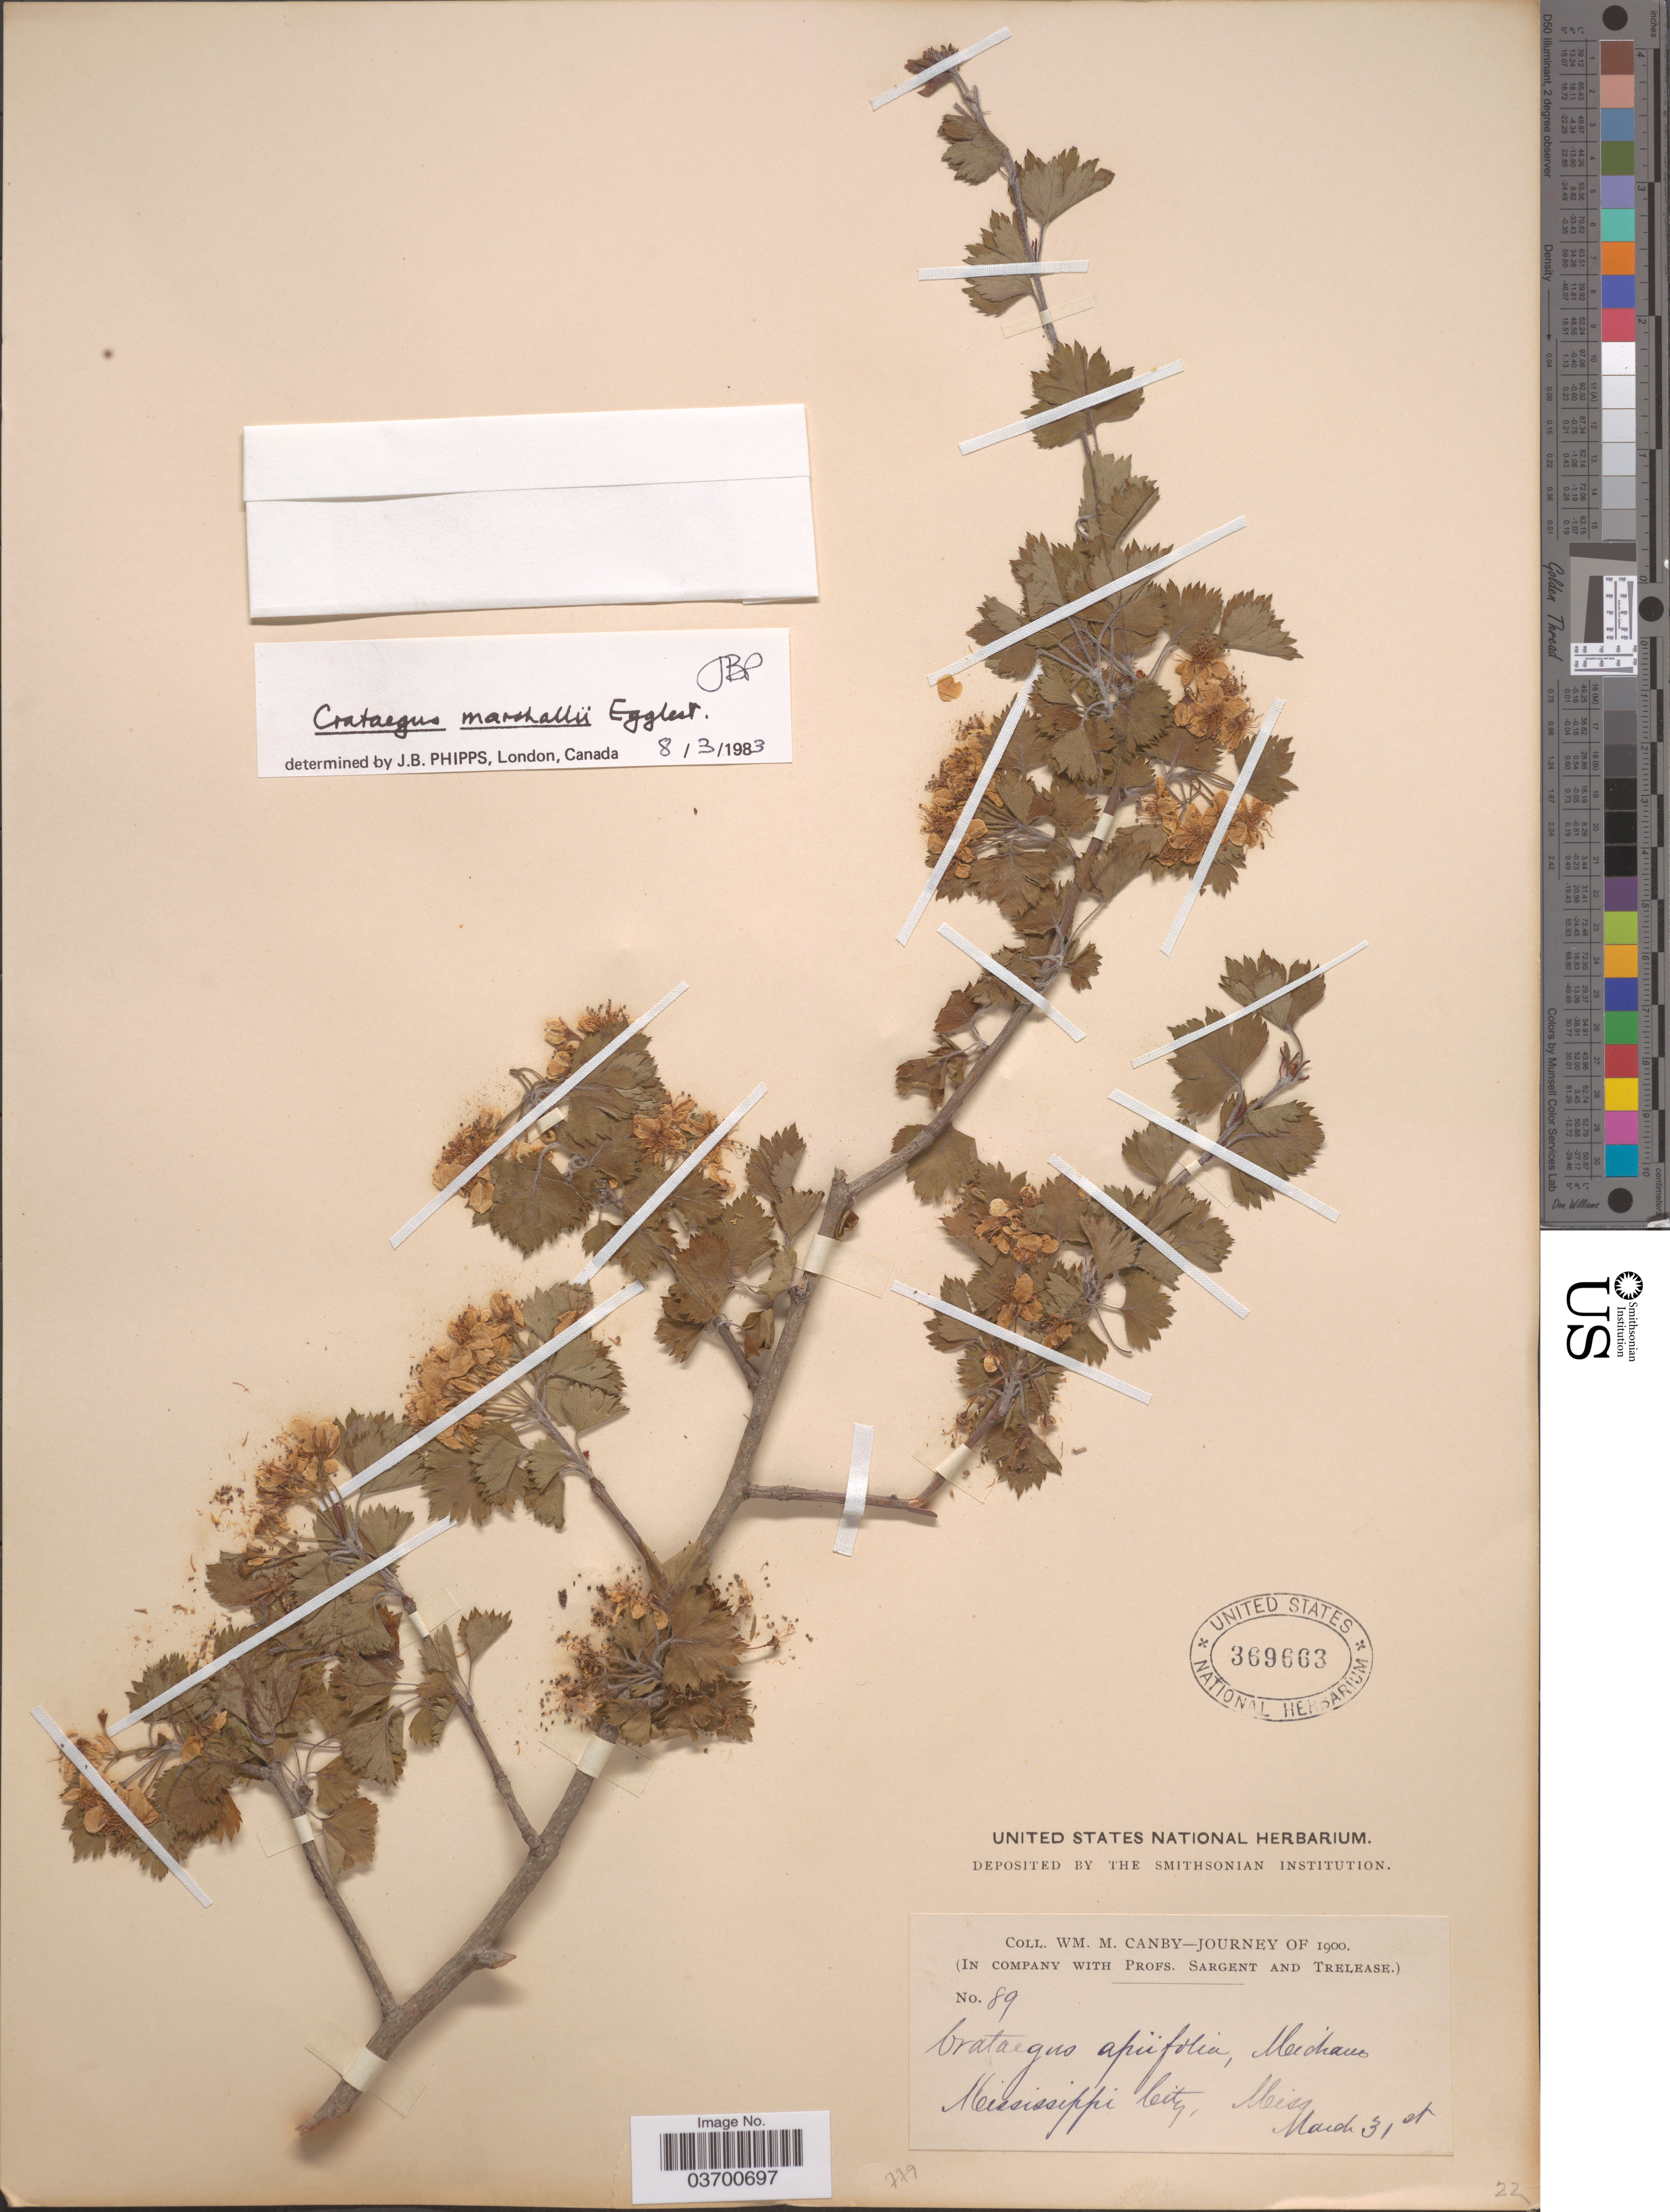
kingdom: Plantae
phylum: Tracheophyta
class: Magnoliopsida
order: Rosales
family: Rosaceae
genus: Crataegus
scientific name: Crataegus marshallii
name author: Eggl.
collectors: W. M. Canby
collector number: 89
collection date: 1900-03-31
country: United States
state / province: Mississippi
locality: Mississippi City.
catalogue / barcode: US 369663